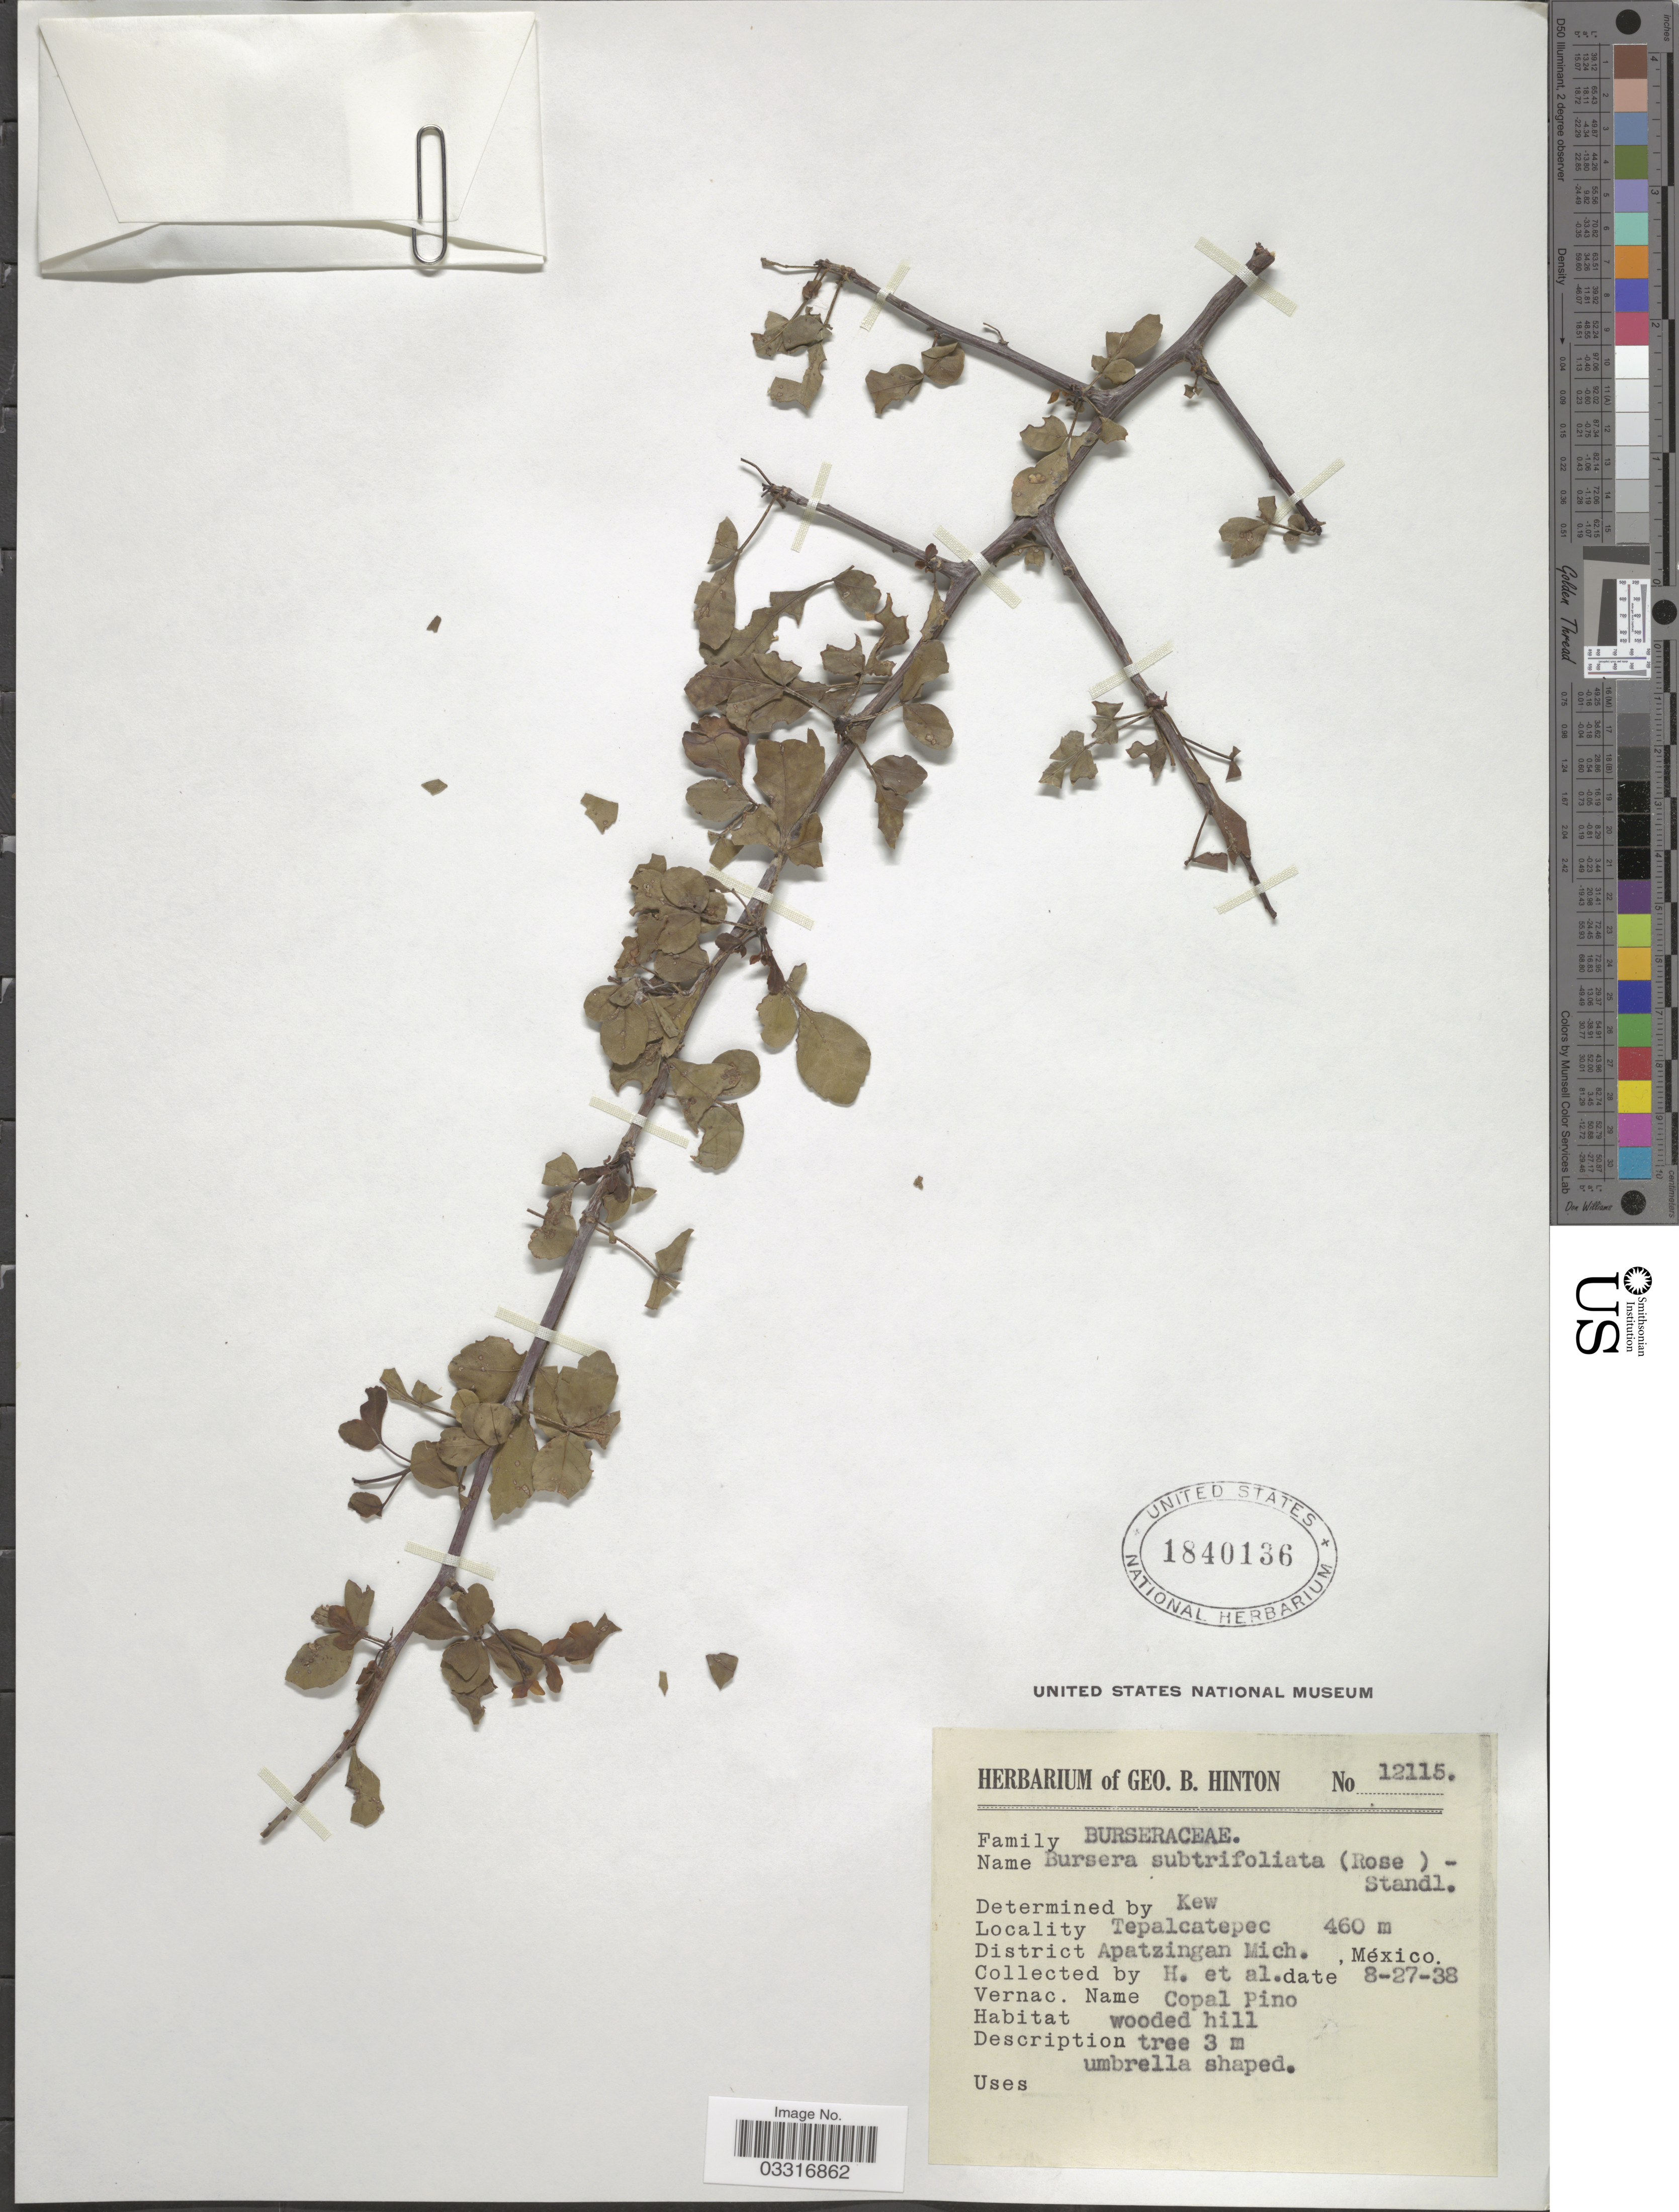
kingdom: Plantae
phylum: Tracheophyta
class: Magnoliopsida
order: Sapindales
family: Burseraceae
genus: Bursera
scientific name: Bursera subtrifoliata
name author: (Rose) Standl.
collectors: G. B. Hinton & et al.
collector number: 12115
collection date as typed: Transcribed d/m/y: 27/8/38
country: Mexico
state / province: Michoacán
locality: Tepalcatepec, District Apatzingan.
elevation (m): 460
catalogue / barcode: US 1840136